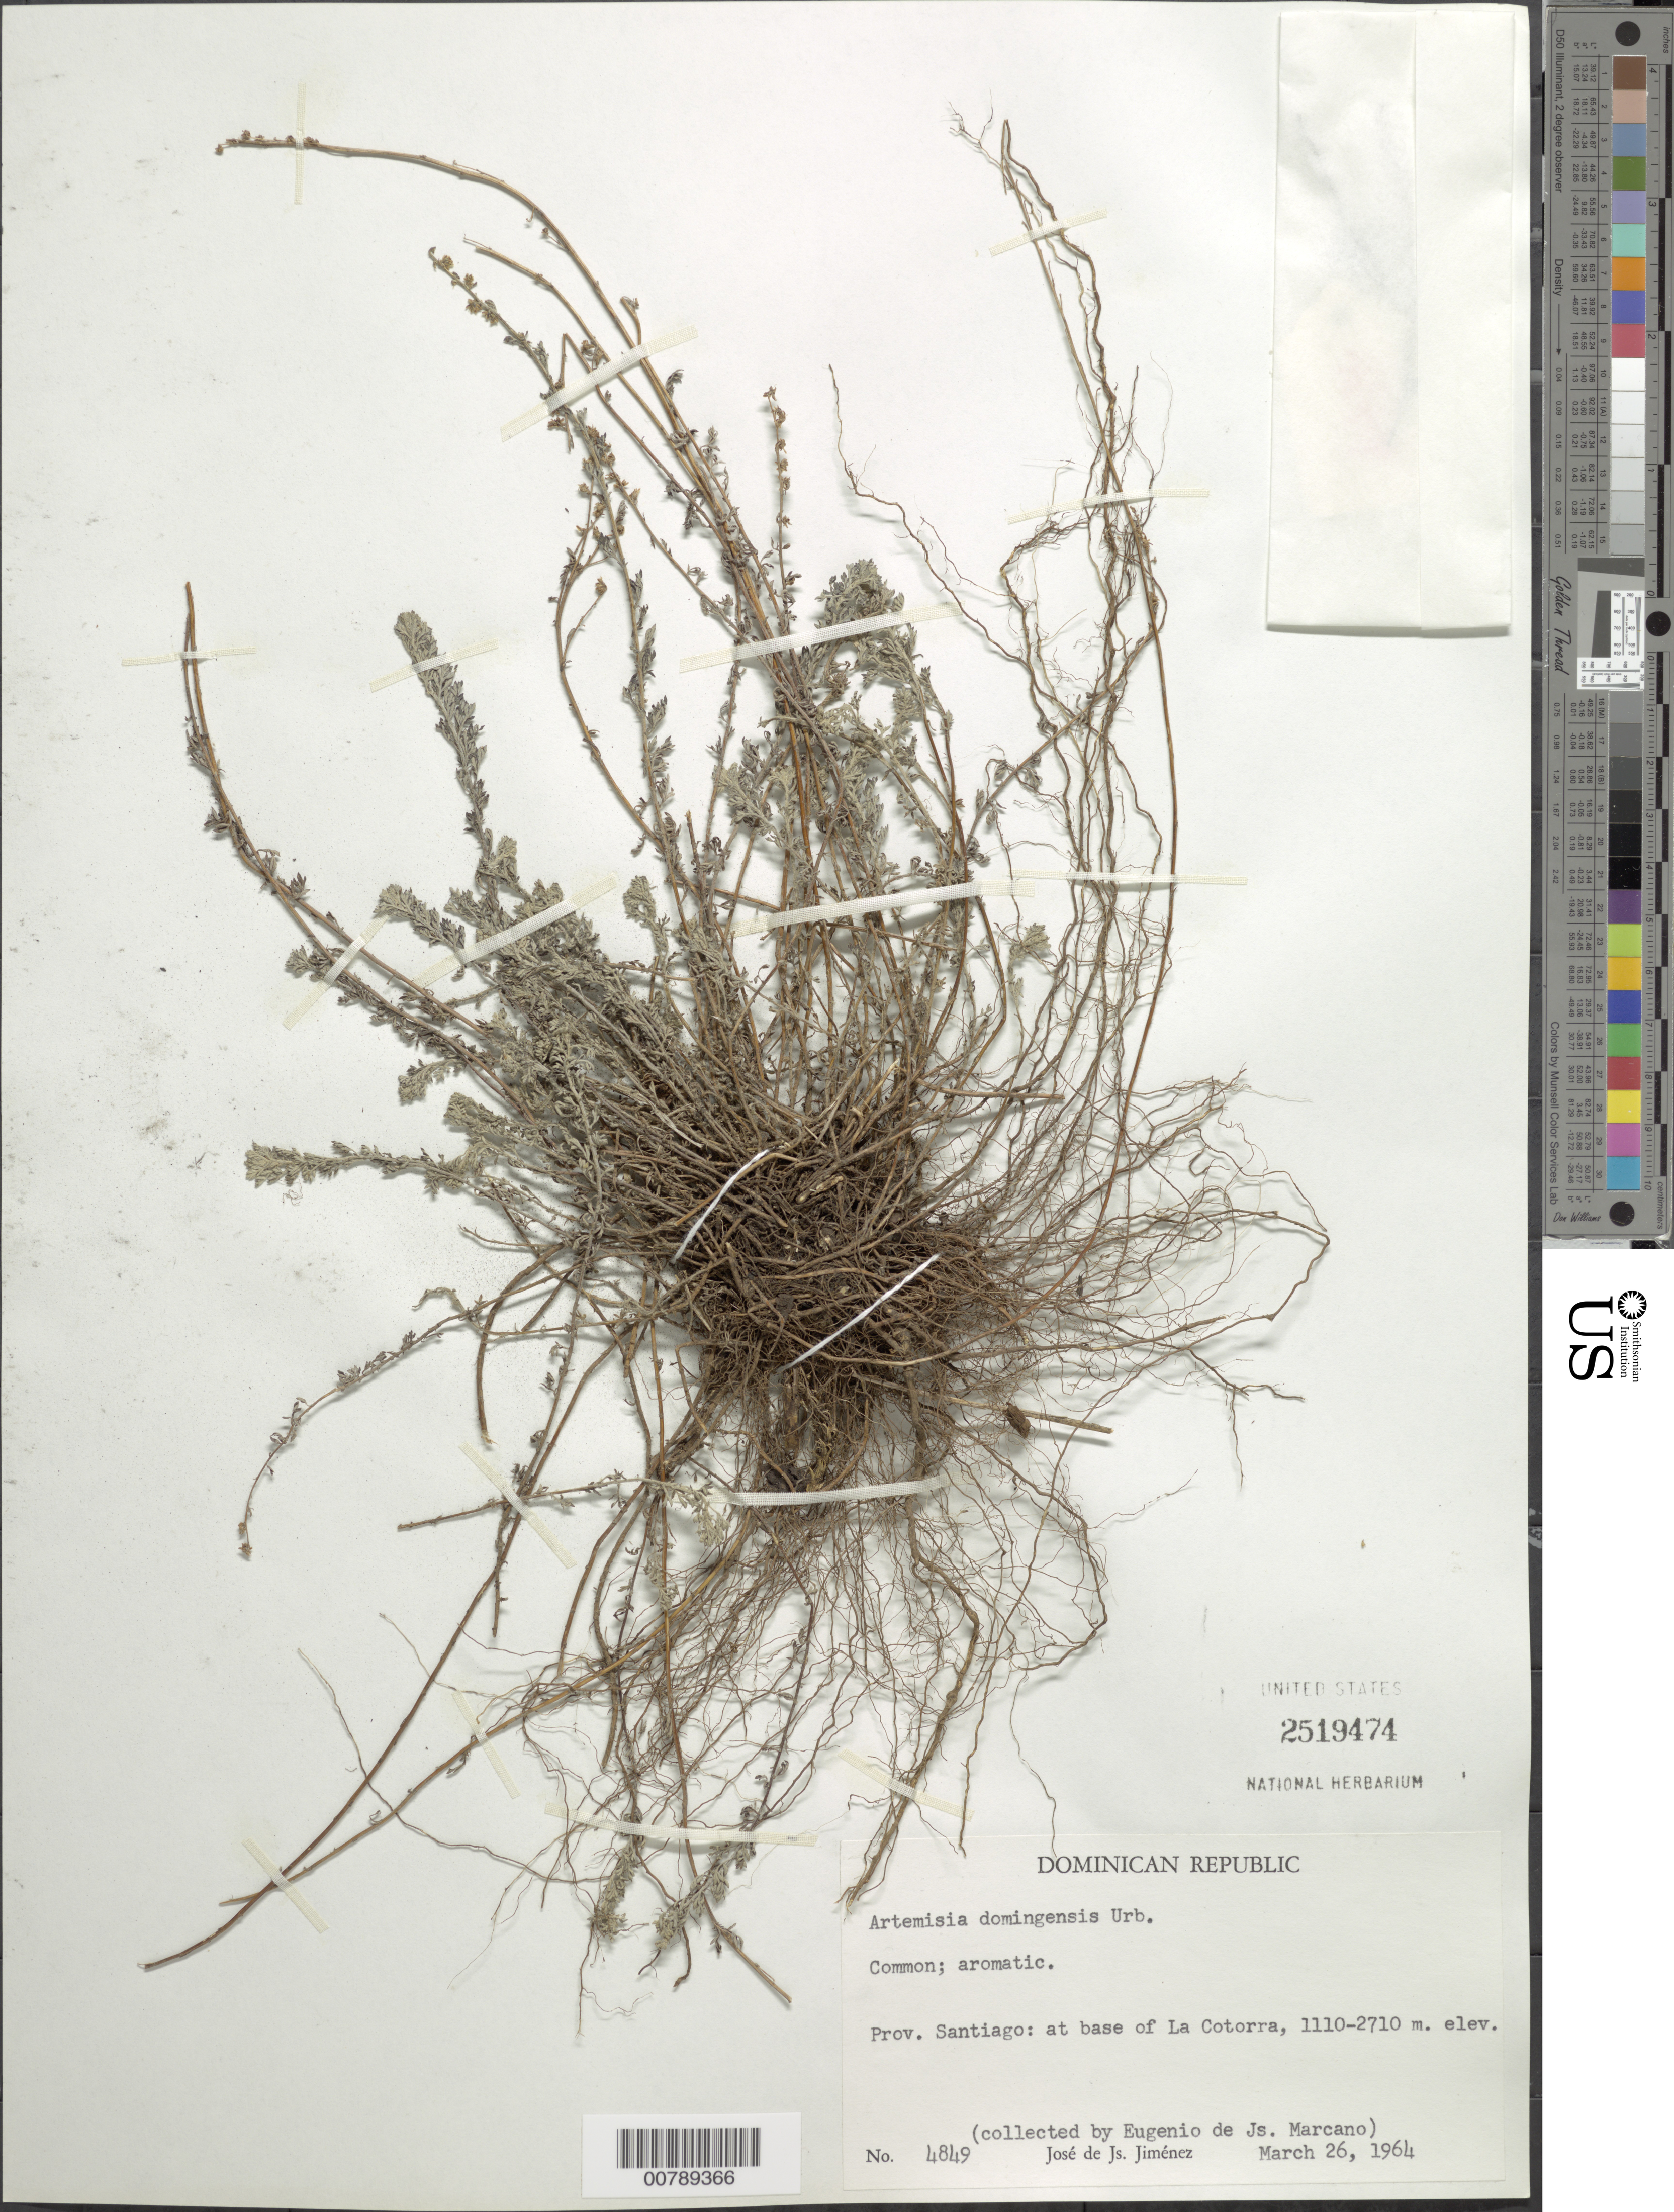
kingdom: Plantae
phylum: Tracheophyta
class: Magnoliopsida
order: Asterales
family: Asteraceae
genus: Artemisia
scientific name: Artemisia domingensis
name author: Urb.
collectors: J. J. Jiménez & E. J. Marcano F.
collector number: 4849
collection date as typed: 26 Mar 1964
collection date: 1964-03-26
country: Dominican Republic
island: Hispaniola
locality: Santiago Province: at base of La Cotorra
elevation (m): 1110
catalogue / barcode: US 2519474